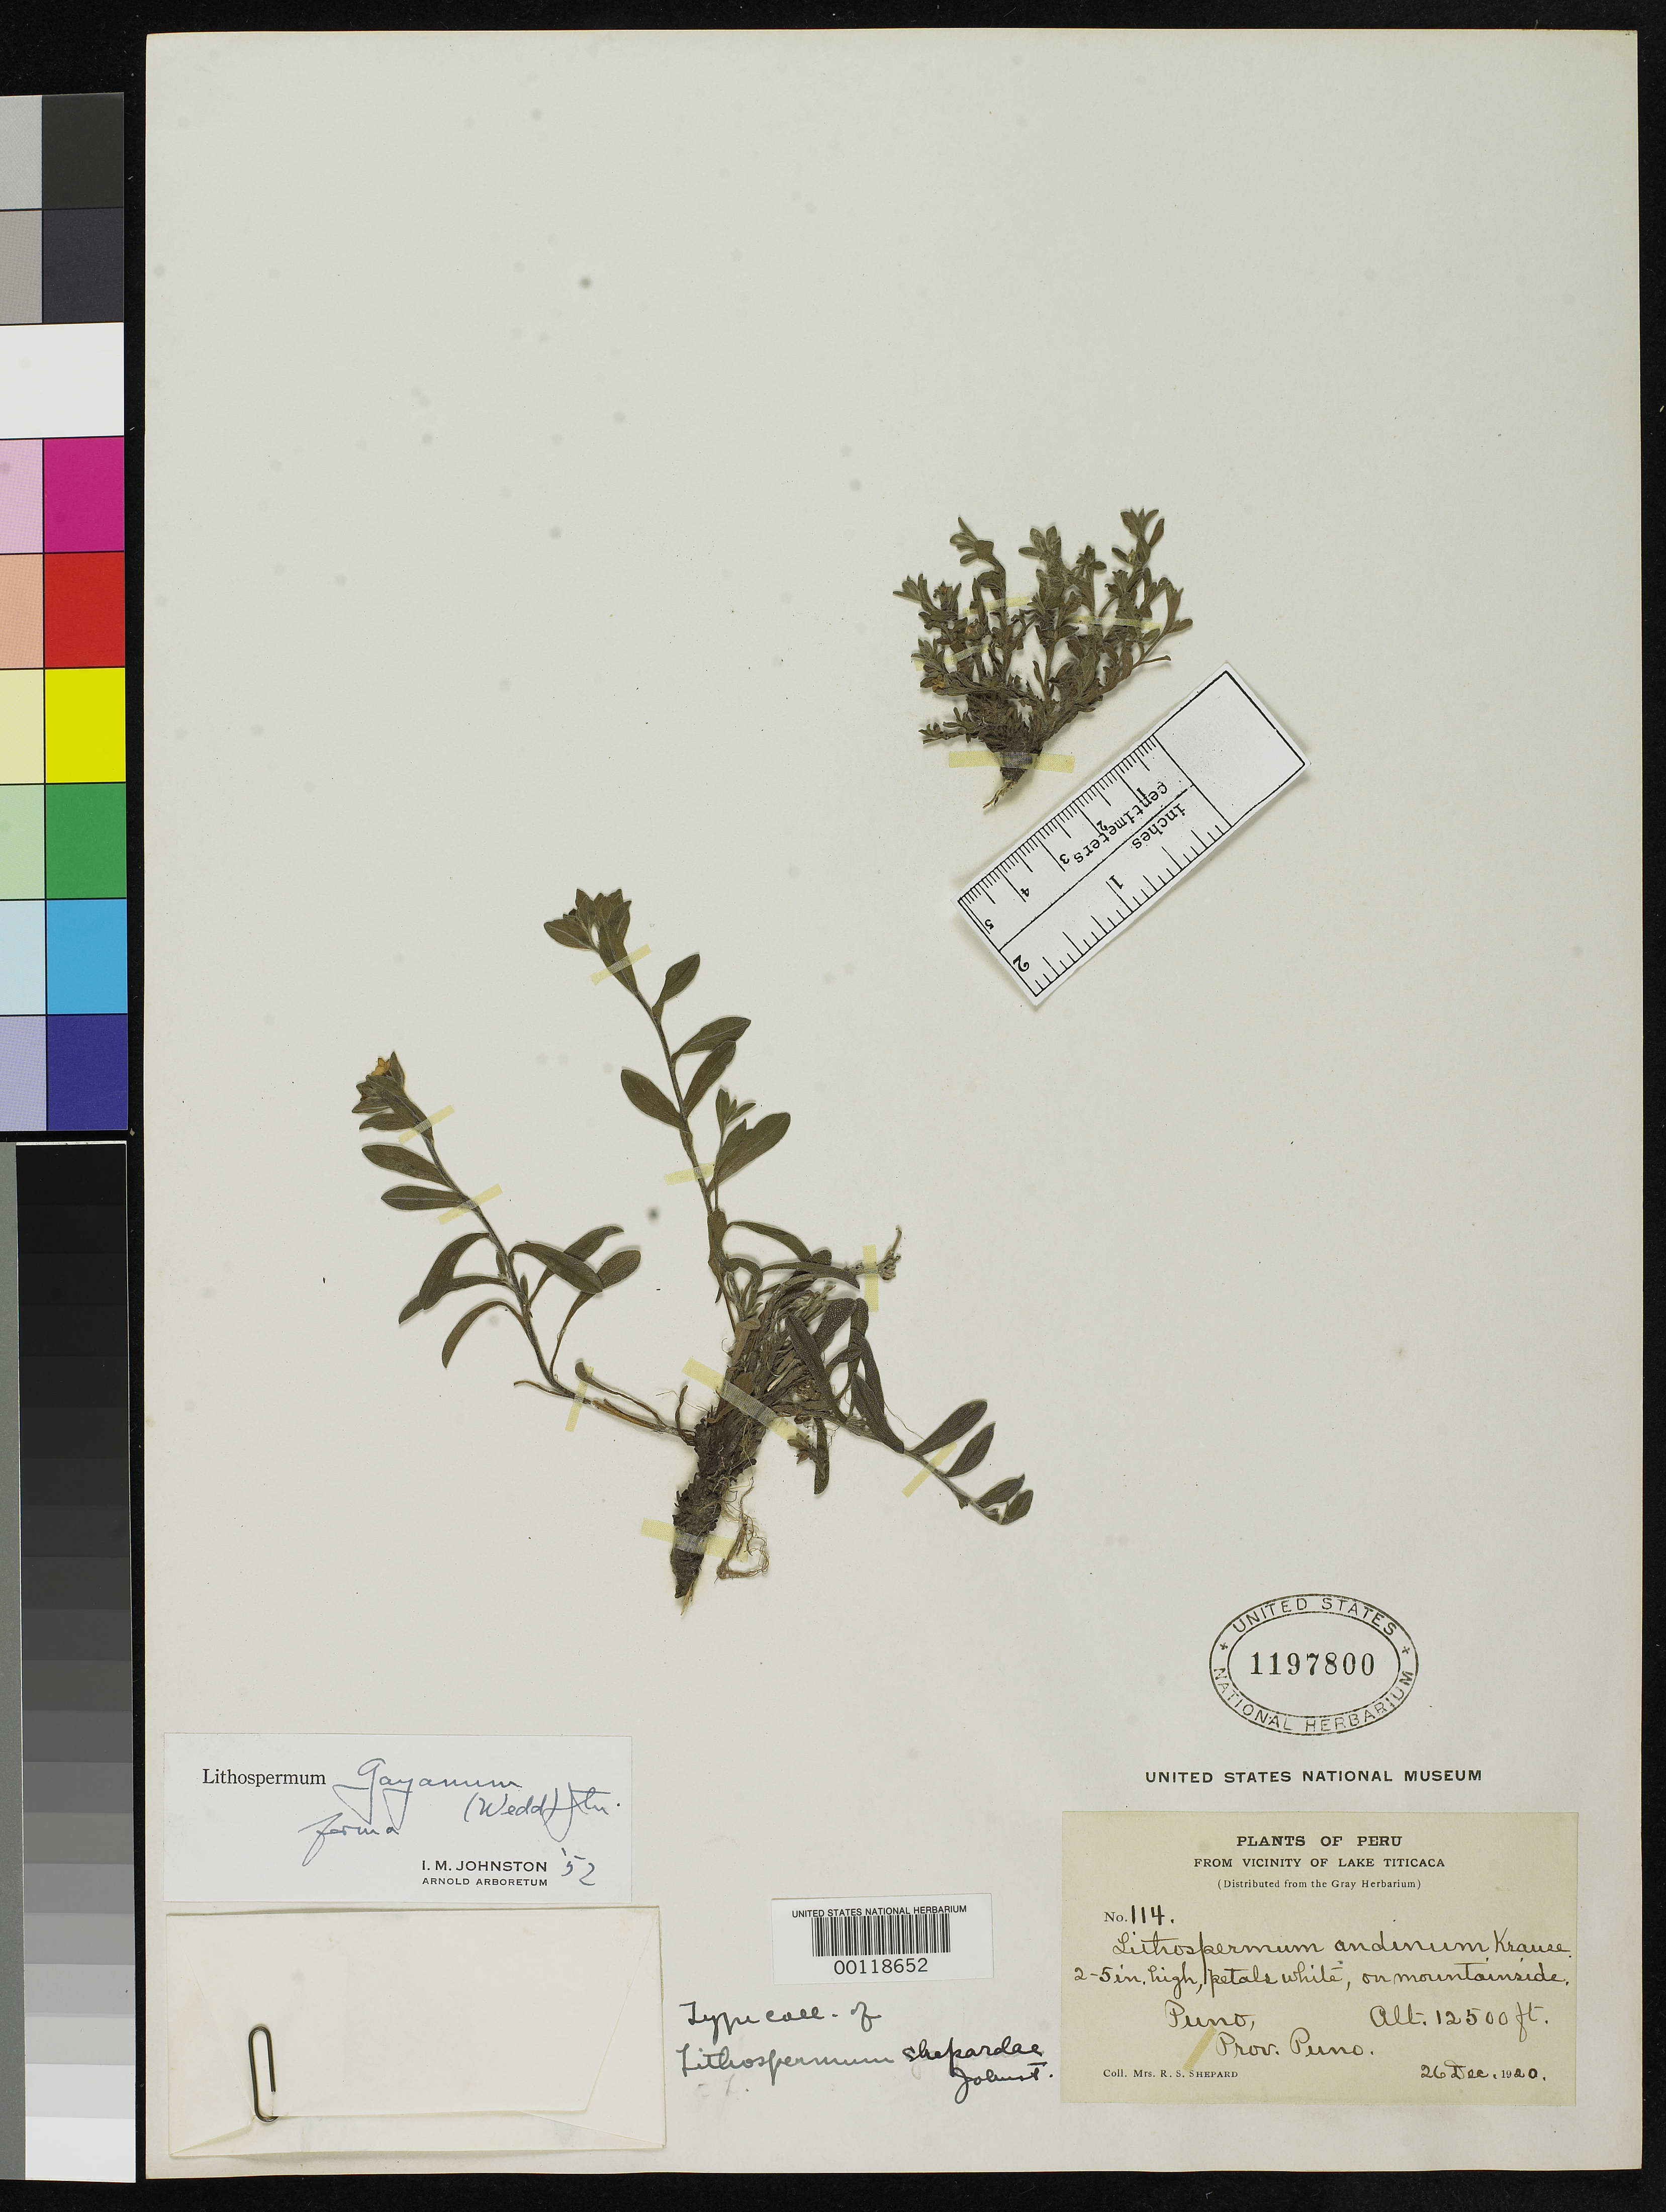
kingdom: Plantae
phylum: Tracheophyta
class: Magnoliopsida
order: Boraginales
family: Boraginaceae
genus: Lithospermum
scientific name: Lithospermum sheparadae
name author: I.M. Johnst.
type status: Isotype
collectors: R. Shepard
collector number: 114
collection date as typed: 26 Dec 1920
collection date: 1920-12-26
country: Peru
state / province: Puno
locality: Puno.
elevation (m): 3810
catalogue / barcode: US 1197800